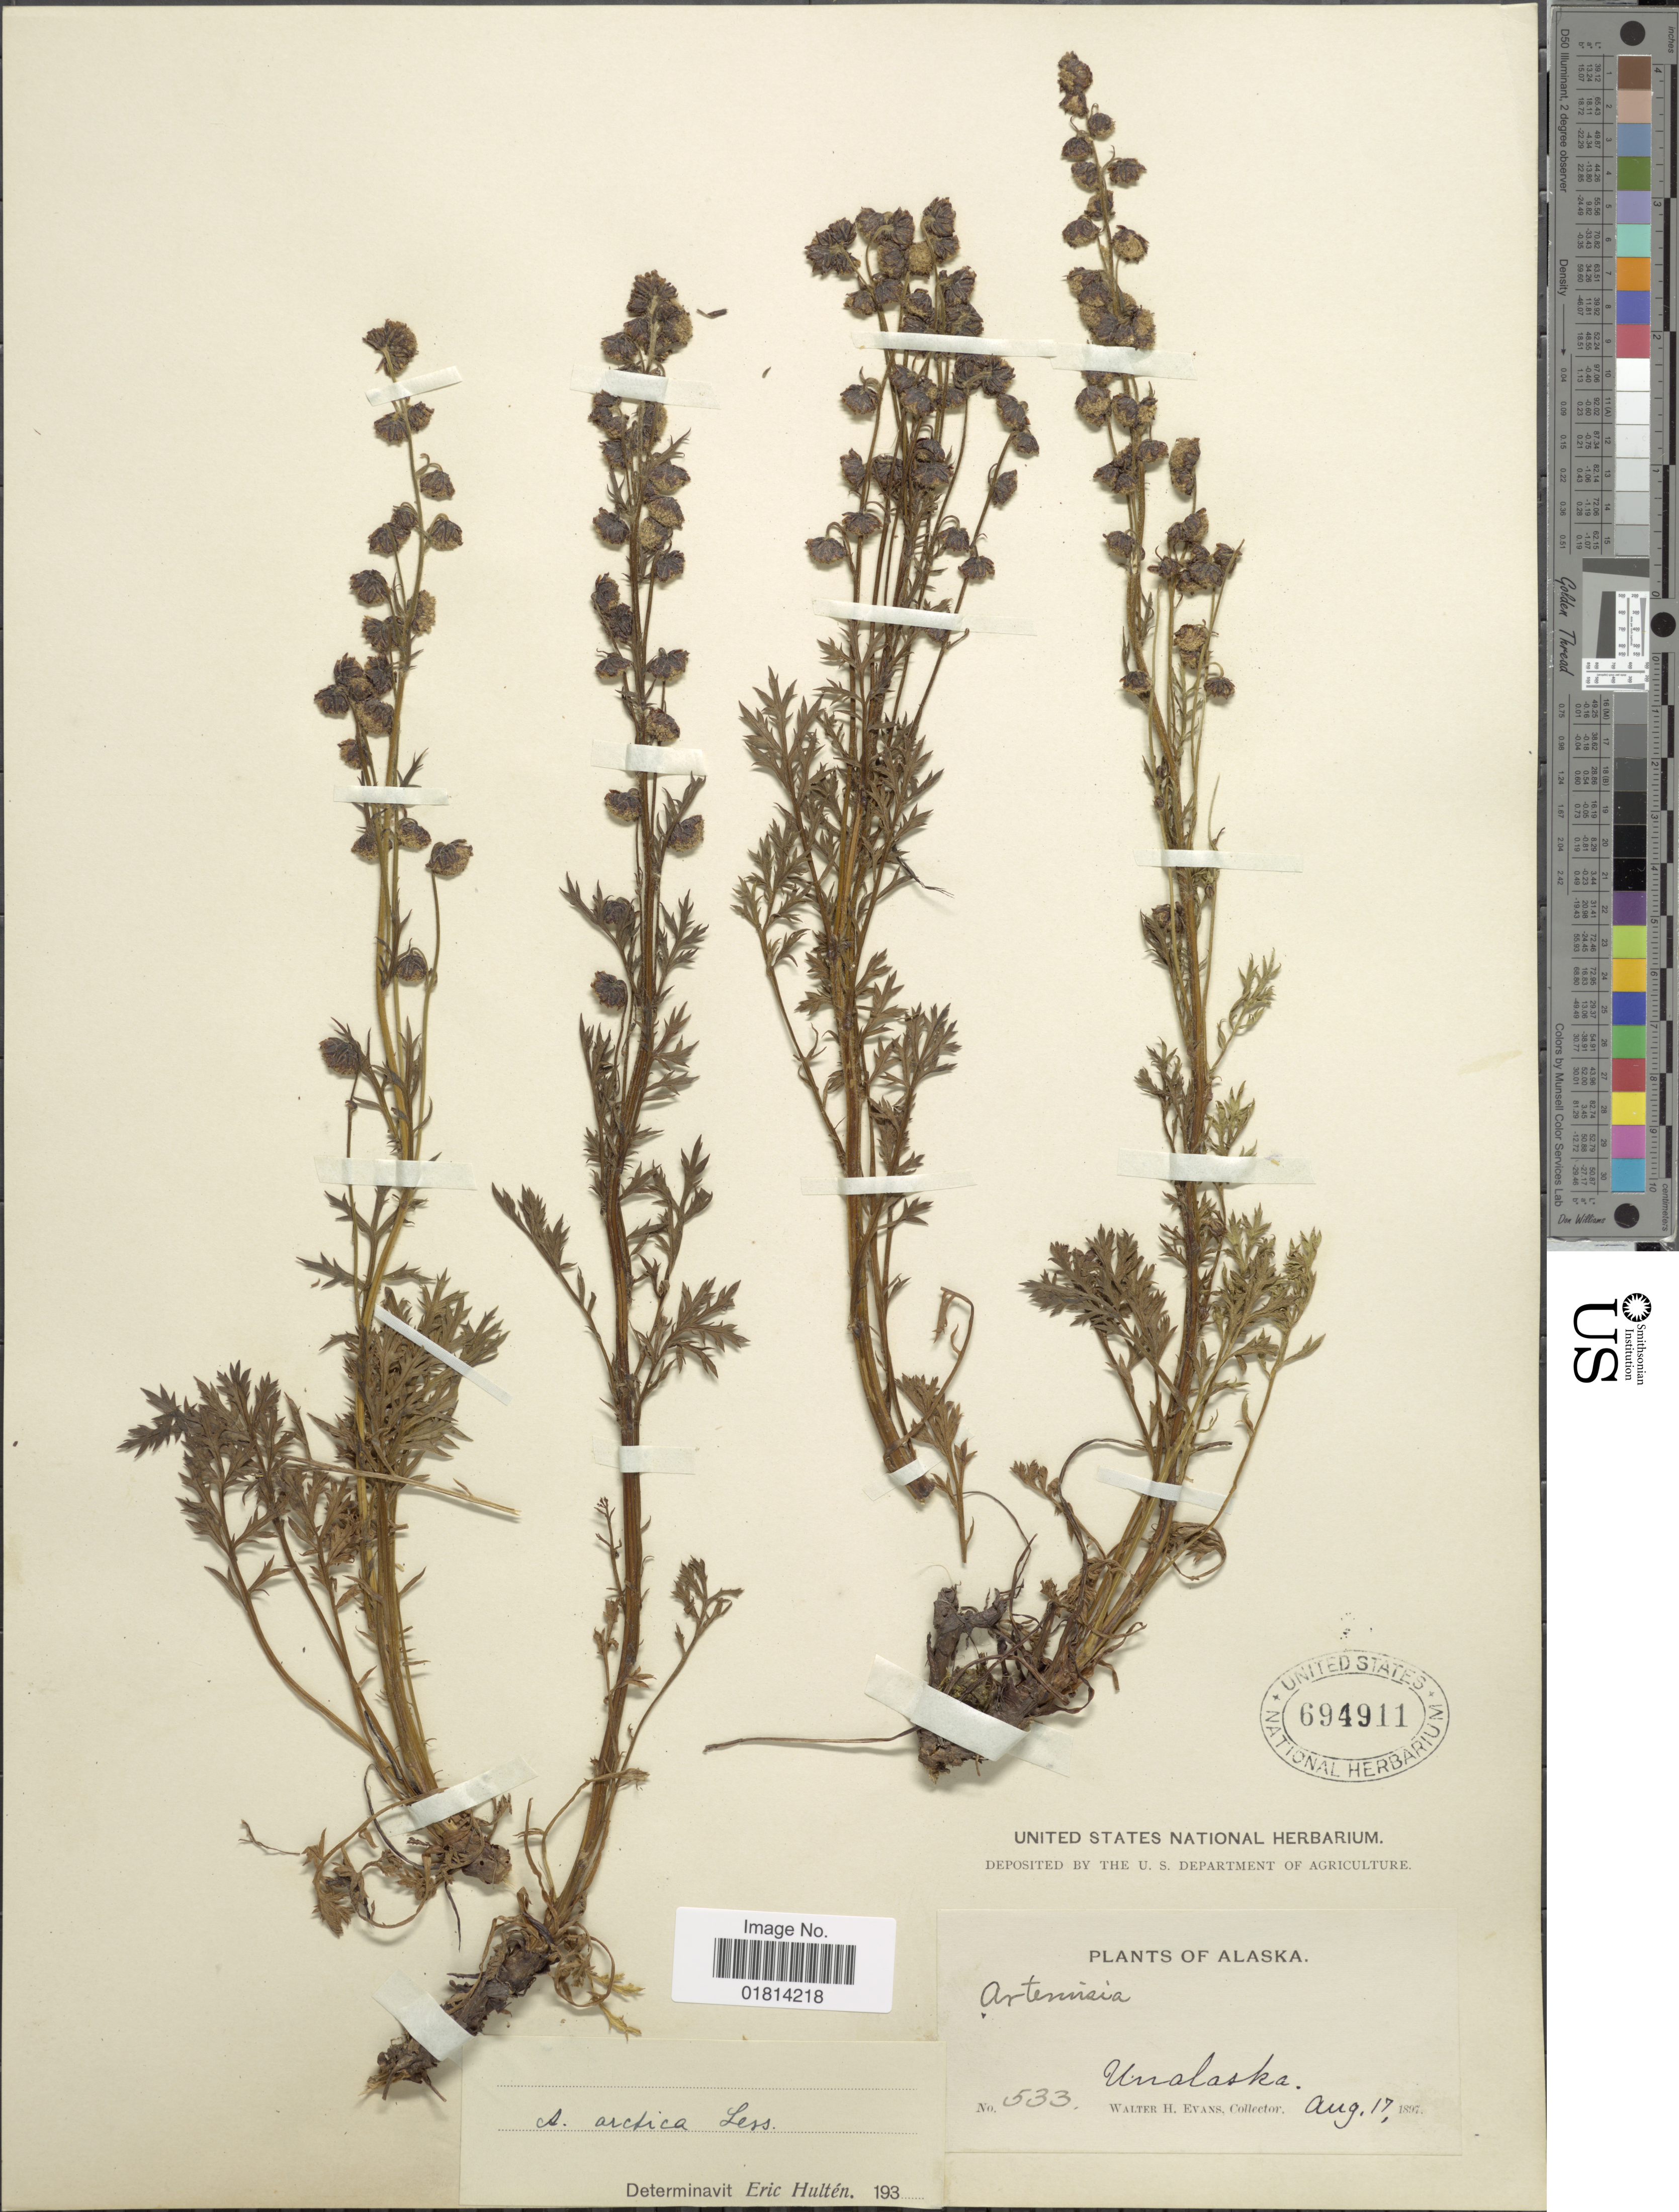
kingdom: Plantae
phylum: Tracheophyta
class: Magnoliopsida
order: Asterales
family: Asteraceae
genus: Artemisia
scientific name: Artemisia arctica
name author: Less.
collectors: W. H. Evans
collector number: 533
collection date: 1897-08-17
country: United States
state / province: Alaska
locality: Unalaska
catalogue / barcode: US 694911